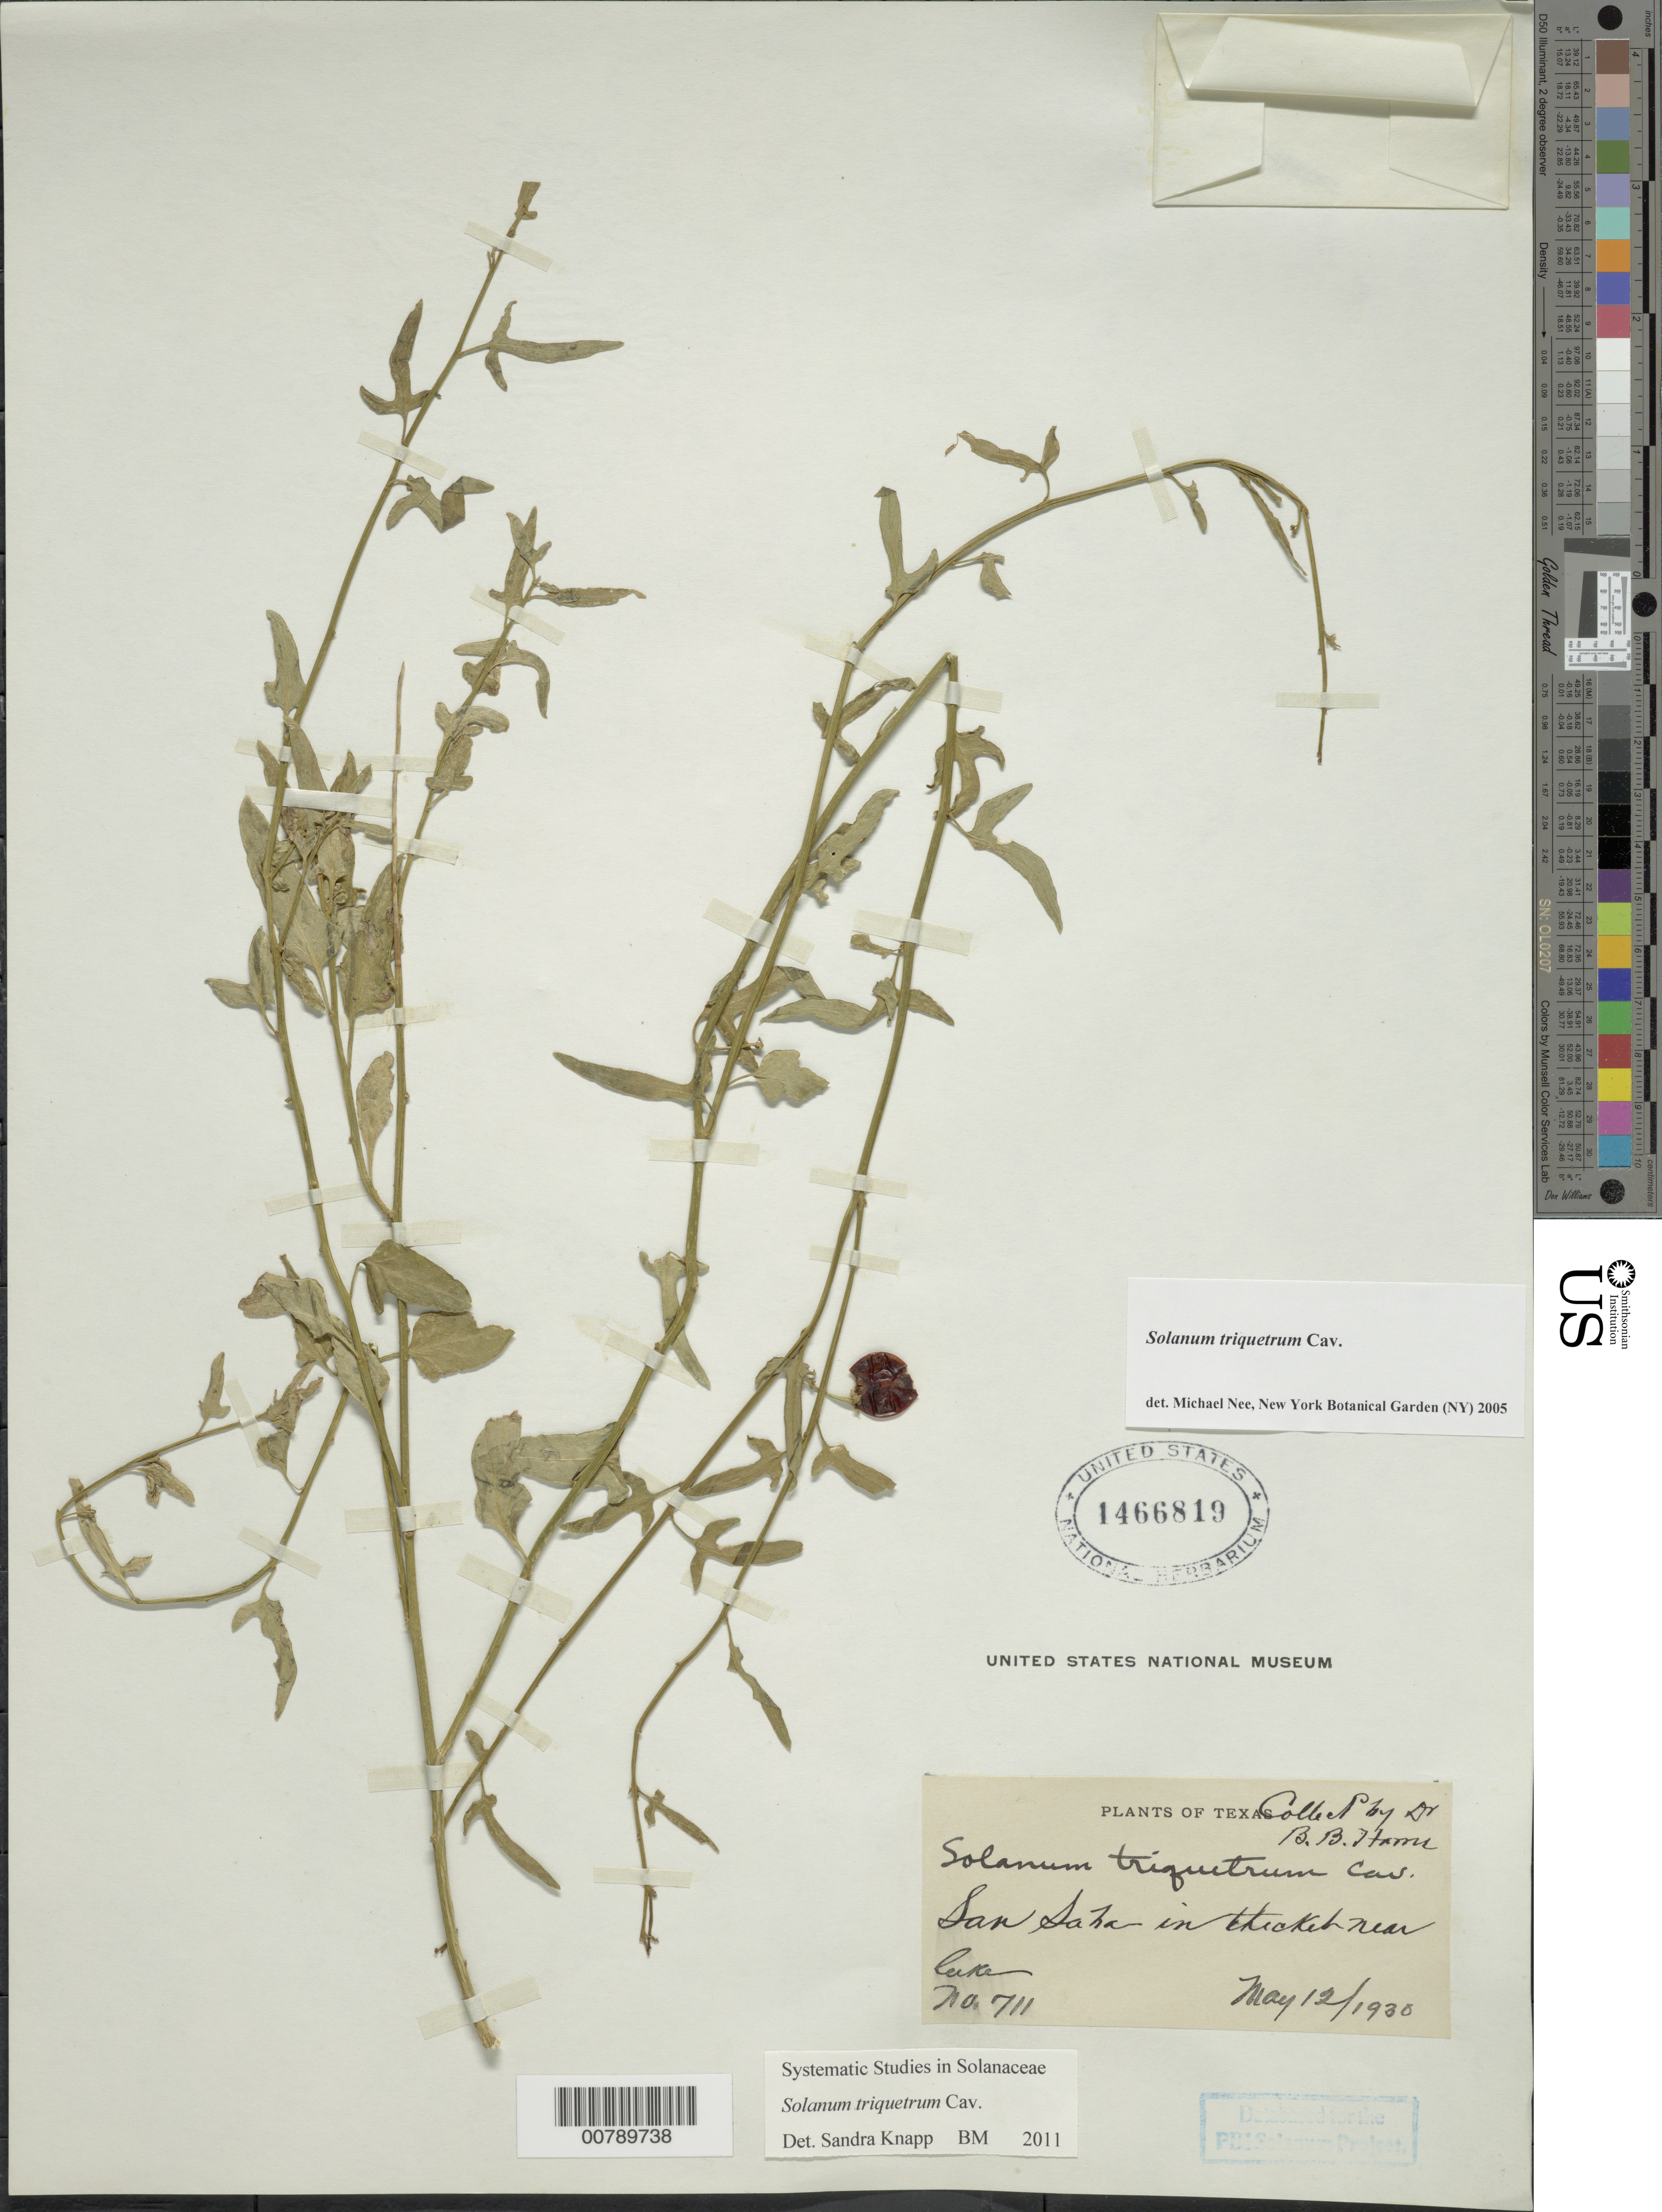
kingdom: Plantae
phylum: Tracheophyta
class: Magnoliopsida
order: Solanales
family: Solanaceae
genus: Solanum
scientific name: Solanum triquetrum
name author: Cav.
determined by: Knapp, S. D.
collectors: B. B. Harris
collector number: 711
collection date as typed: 12 May 1930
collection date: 1930-05-12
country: United States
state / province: Texas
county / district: San Saba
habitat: thicket near lake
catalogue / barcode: US 1466819